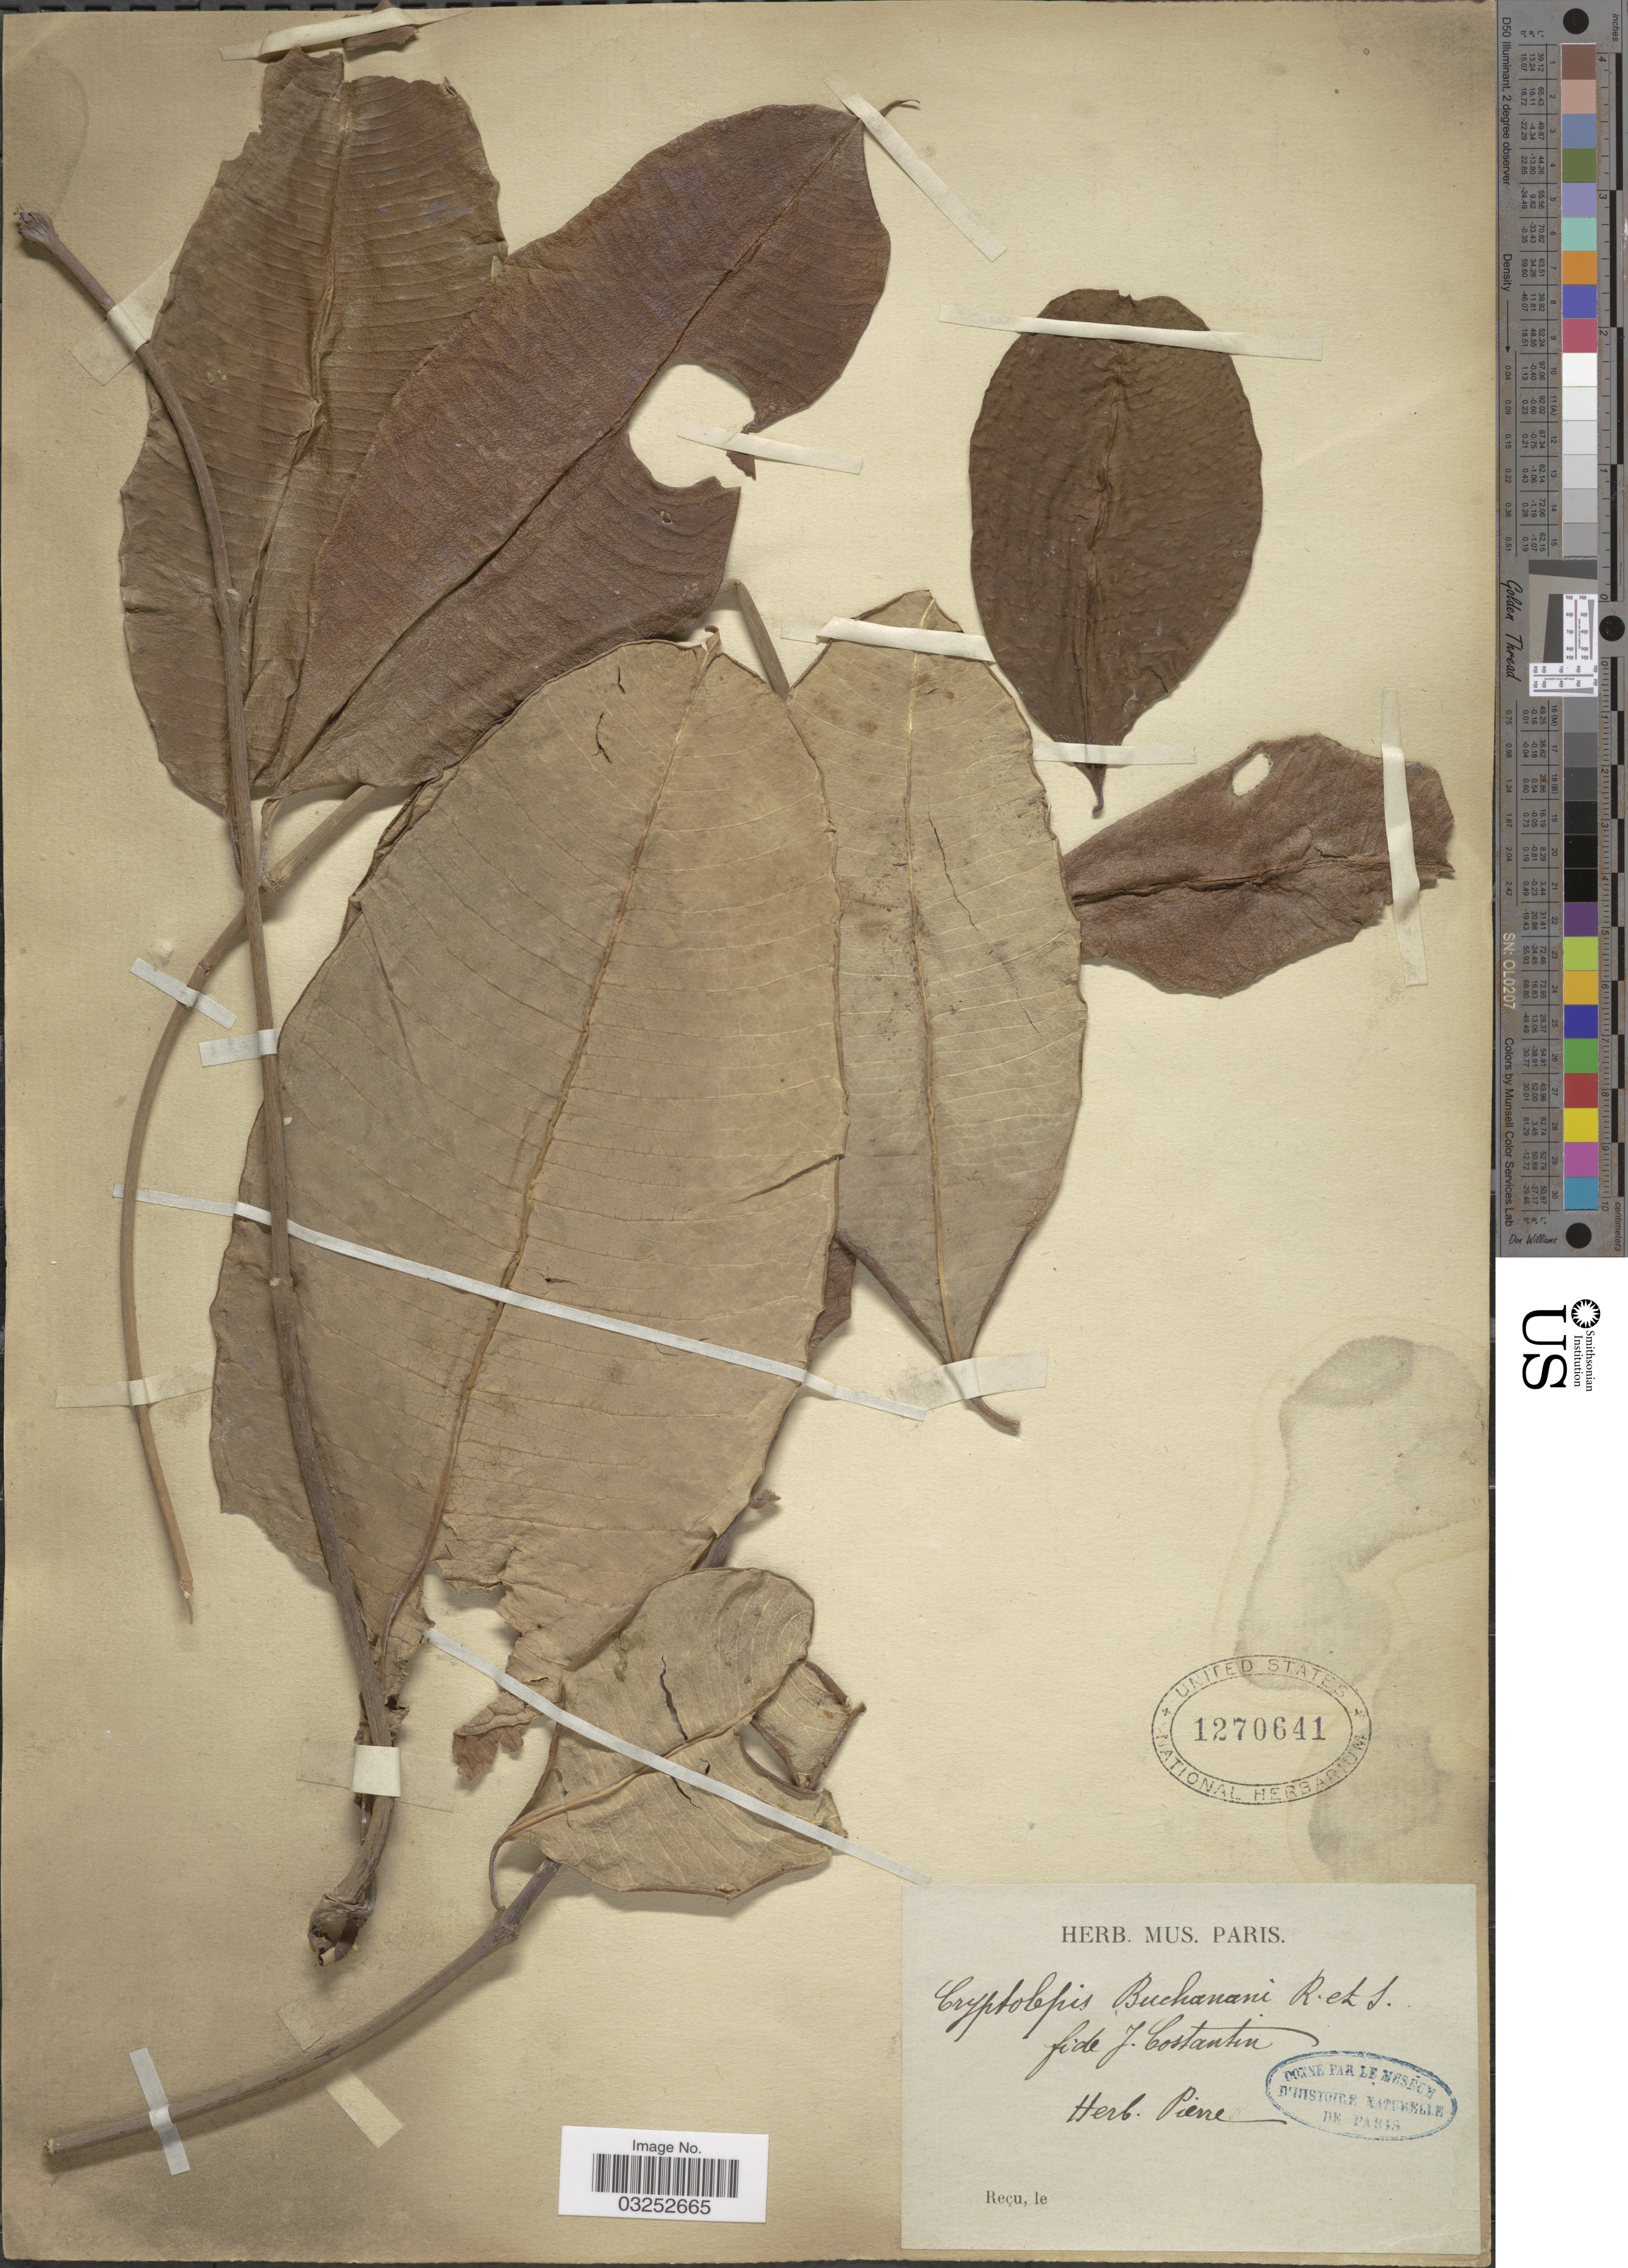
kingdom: Plantae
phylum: Tracheophyta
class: Magnoliopsida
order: Gentianales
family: Apocynaceae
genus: Cryptolepis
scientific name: Cryptolepis buchananii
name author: Roem. & Schult.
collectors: Ex herb. Pierre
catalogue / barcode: US 1270641